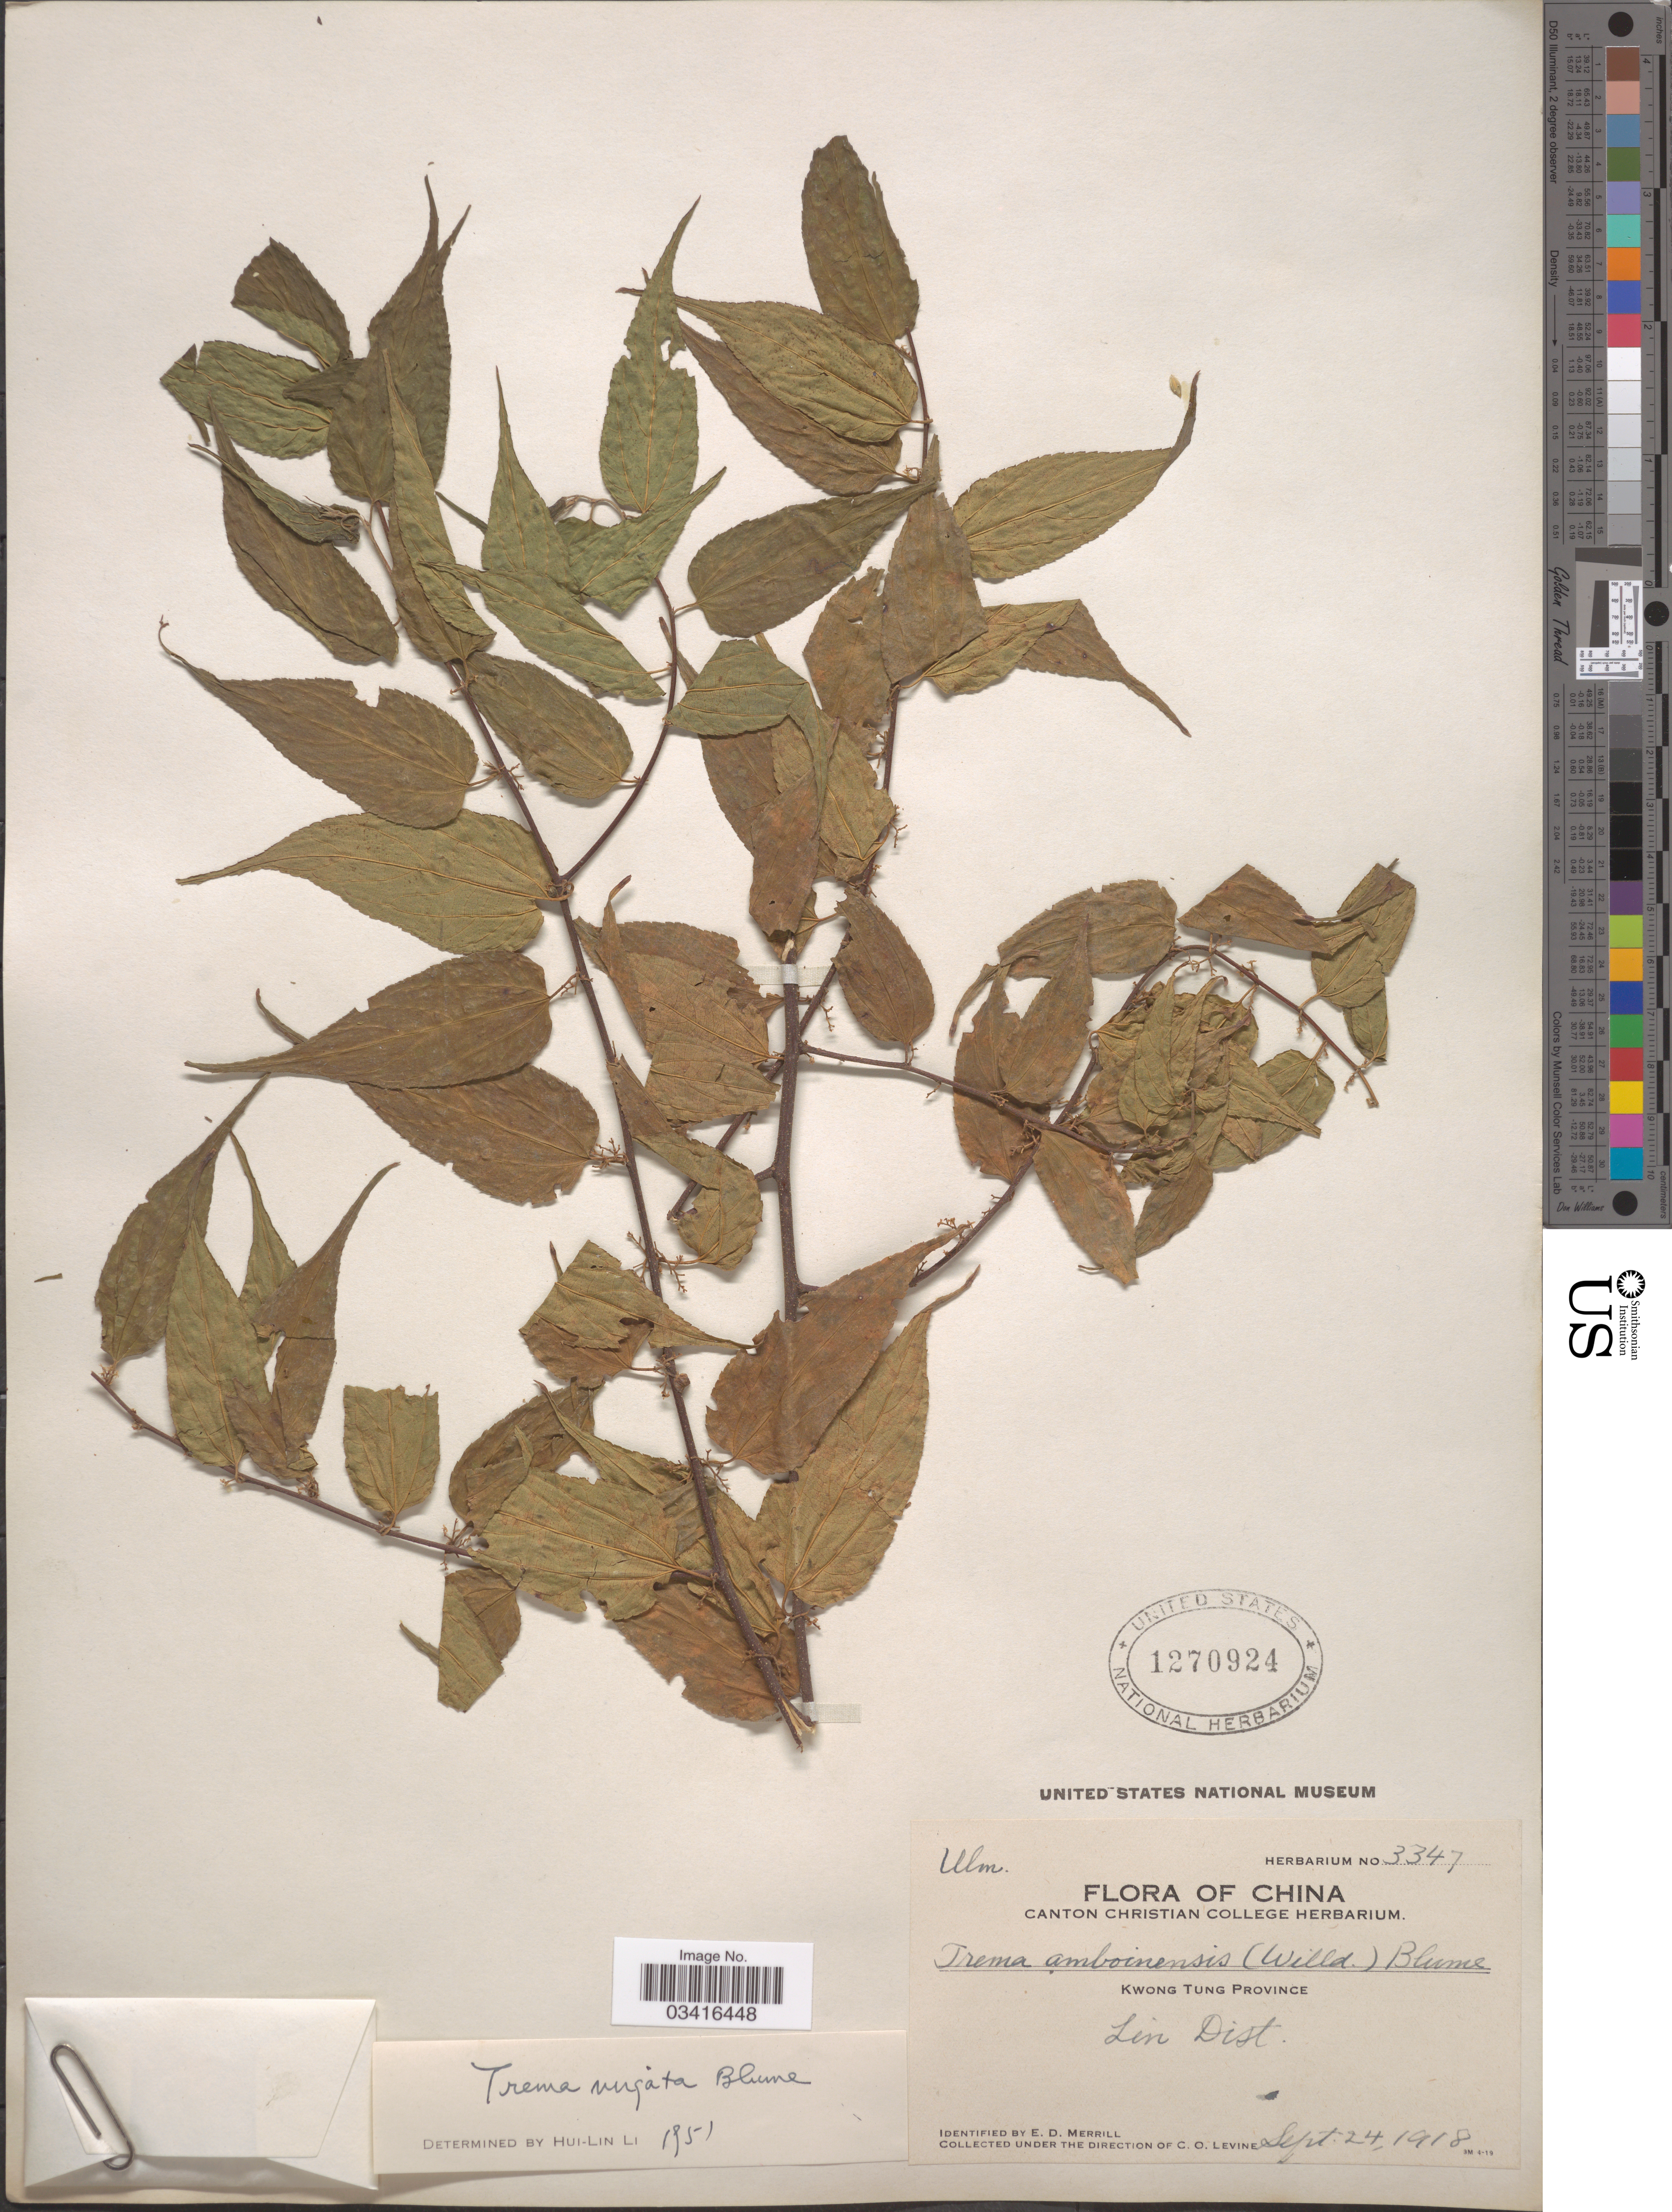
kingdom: Plantae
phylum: Tracheophyta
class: Magnoliopsida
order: Rosales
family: Cannabaceae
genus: Trema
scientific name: Trema cannabina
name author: Lour.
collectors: C. O. Levine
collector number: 3347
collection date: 1918-09-24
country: China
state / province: Guangdong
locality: Kwong Tung Province. Lin Dist.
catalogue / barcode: US 1270924